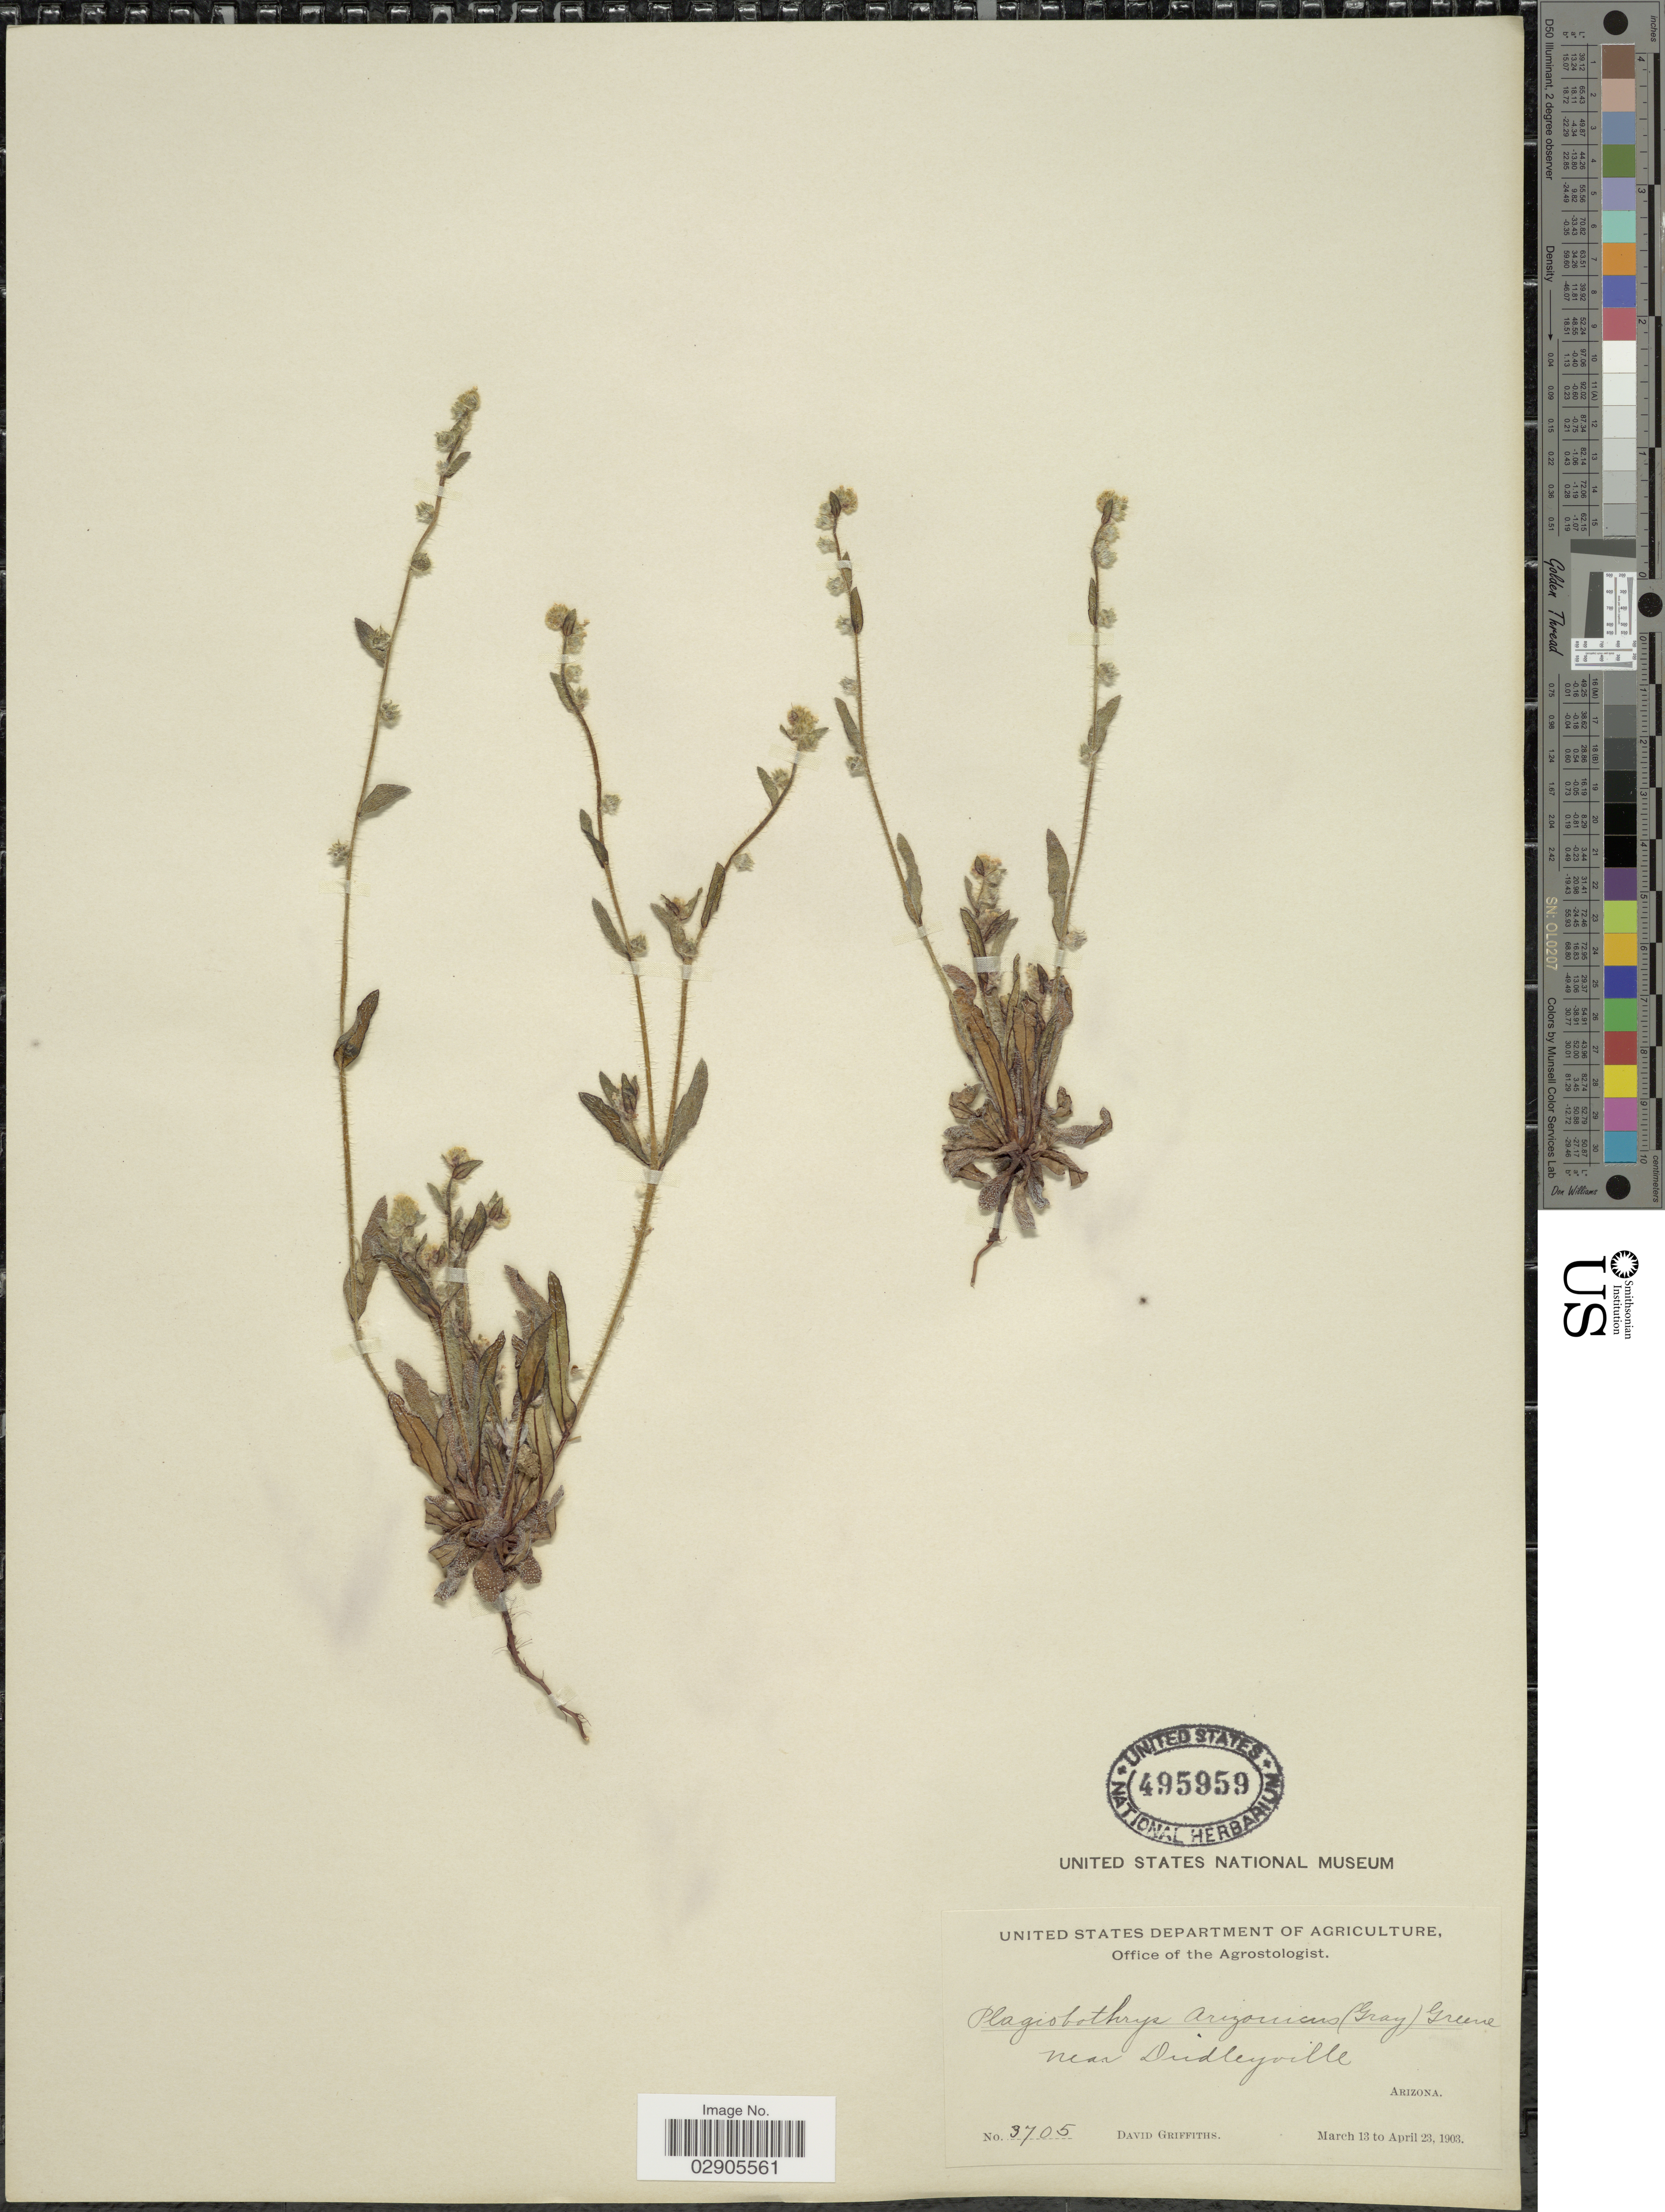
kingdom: Plantae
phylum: Tracheophyta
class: Magnoliopsida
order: Boraginales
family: Boraginaceae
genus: Plagiobothrys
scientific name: Plagiobothrys arizonicus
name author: (A. Gray) Greene ex A. Gray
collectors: D. Griffiths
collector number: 3705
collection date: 1903-03-31/1903-04-23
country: United States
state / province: Arizona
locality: Near Dudleyville.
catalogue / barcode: US 495959